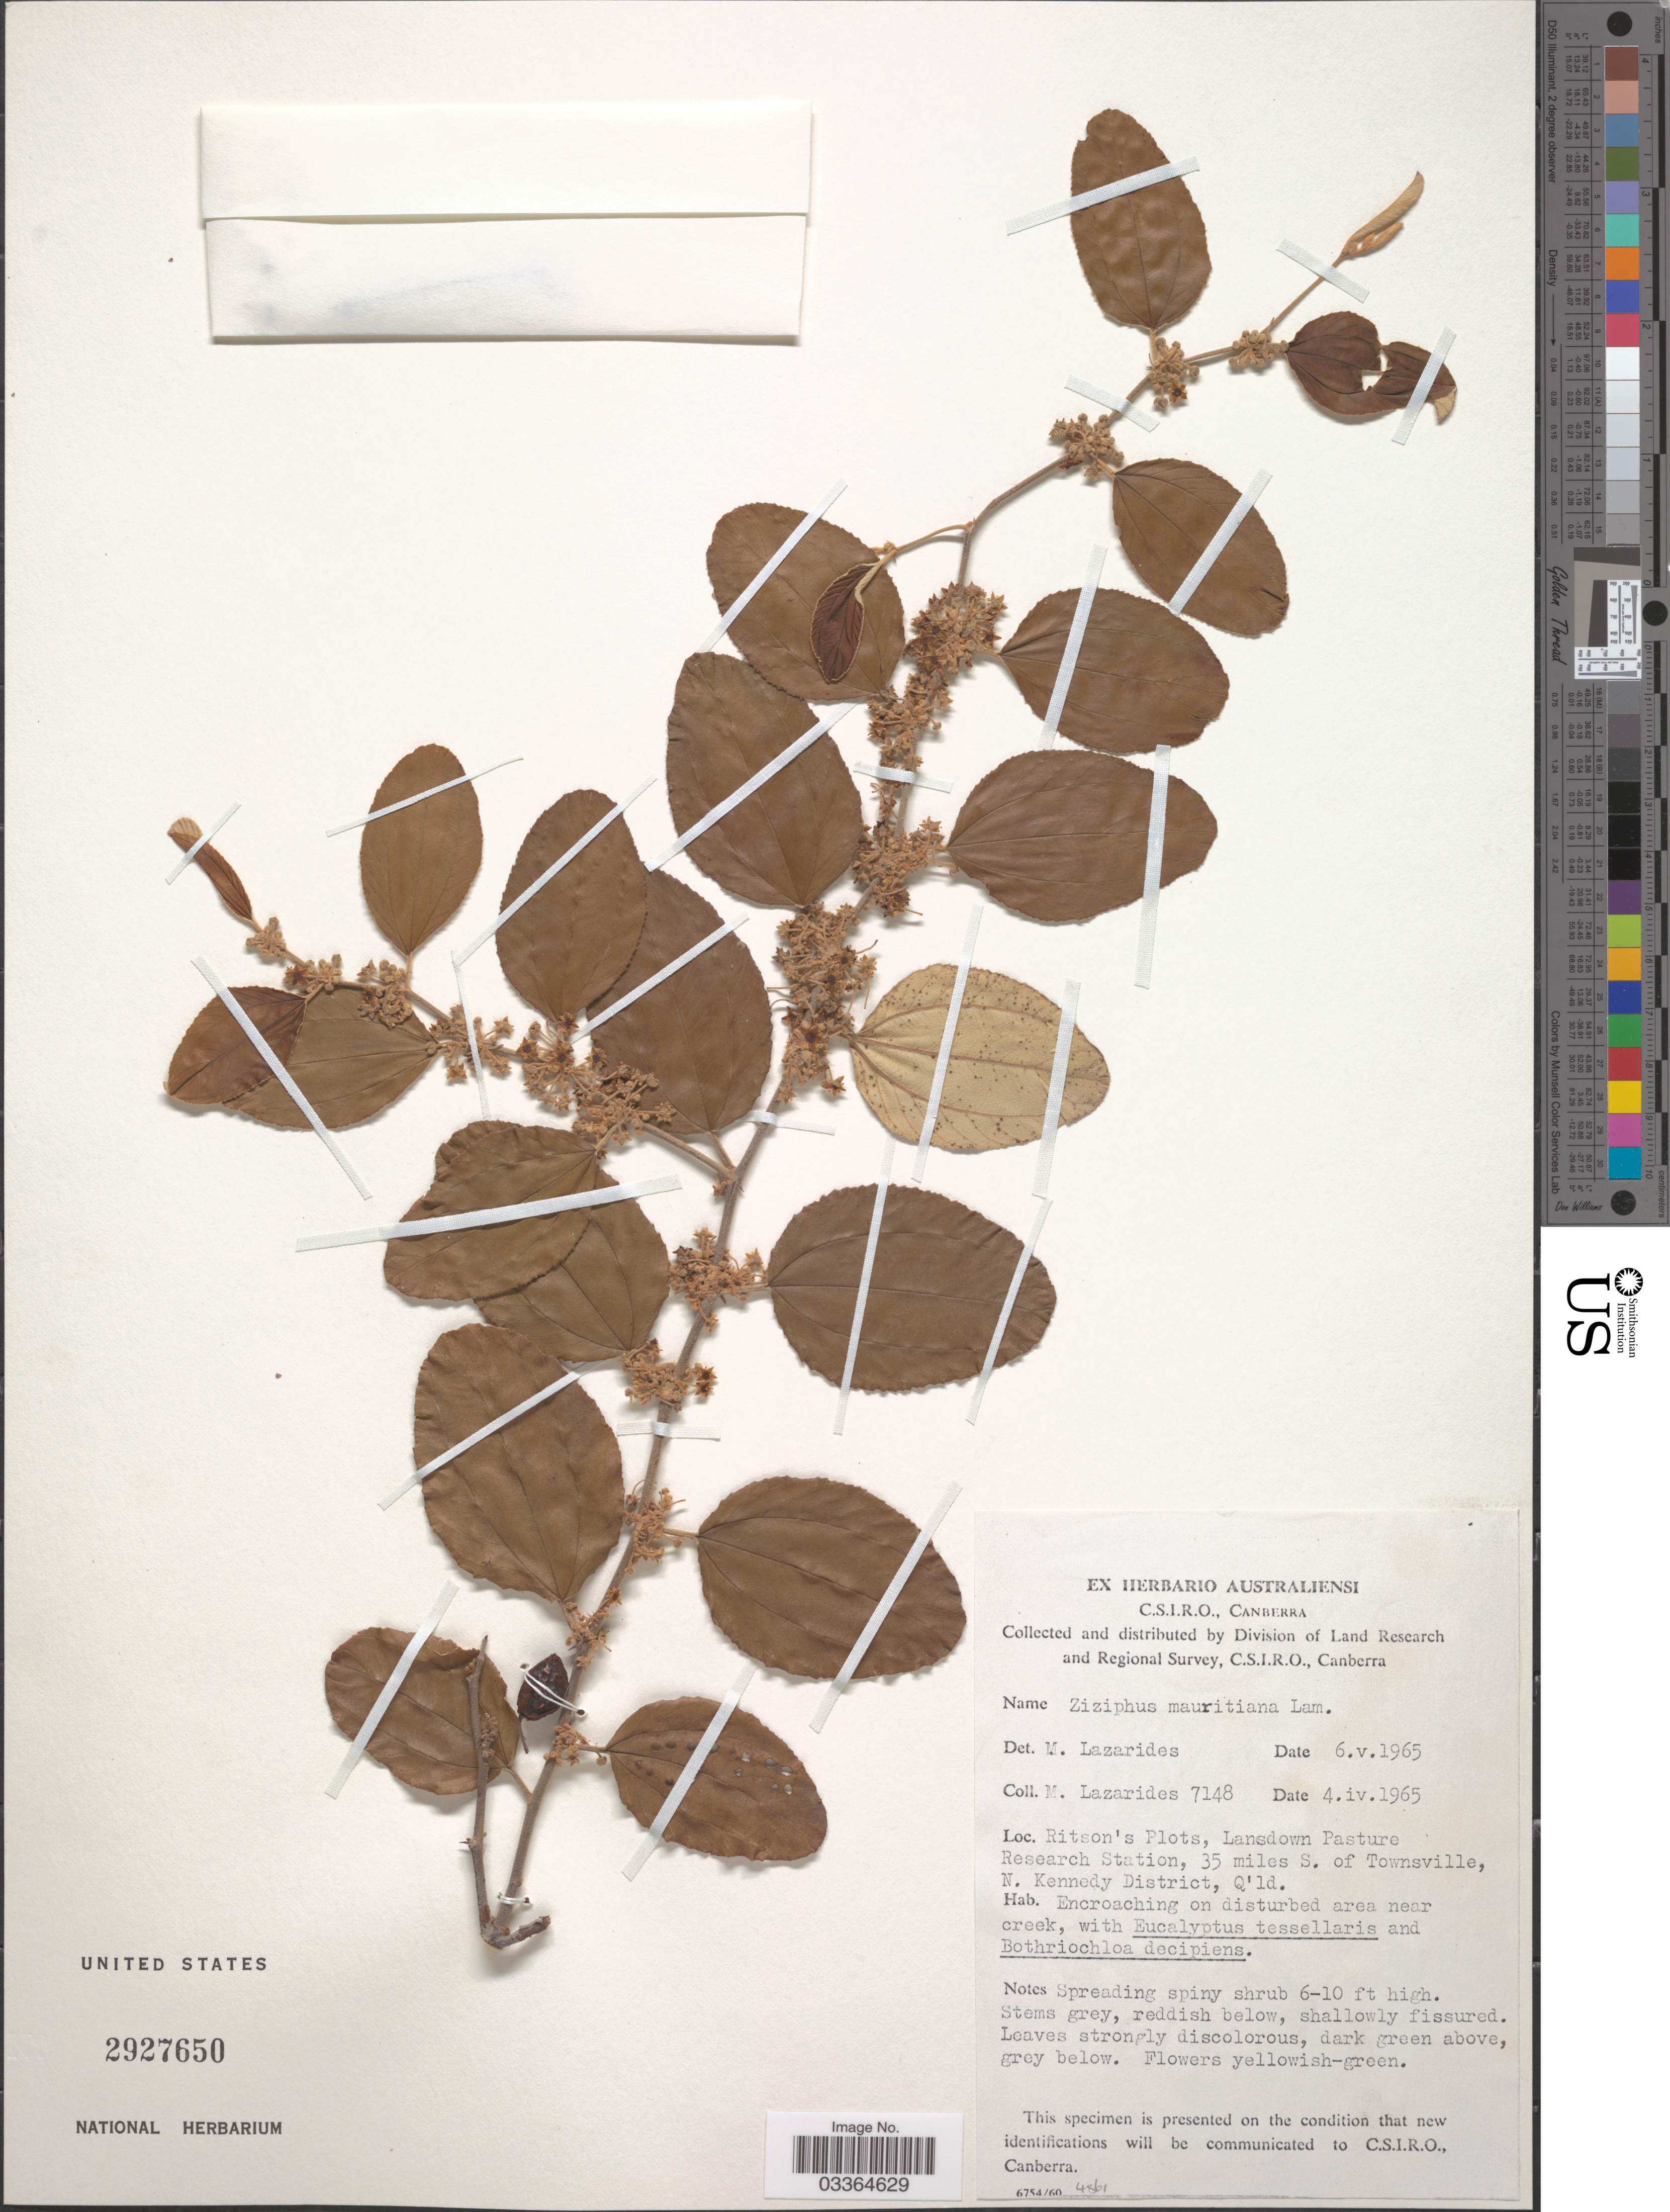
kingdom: Plantae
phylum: Tracheophyta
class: Magnoliopsida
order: Rosales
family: Rhamnaceae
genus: Ziziphus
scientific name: Ziziphus mauritiana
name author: Lam.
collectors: M. Lazarides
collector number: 7148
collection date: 1965-04-04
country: Australia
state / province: Queensland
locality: Ritson's Plots, Lansdown Pasture Research Station, 35 miles S. of Townsville, N. Kennedy District.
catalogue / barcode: US 2927650